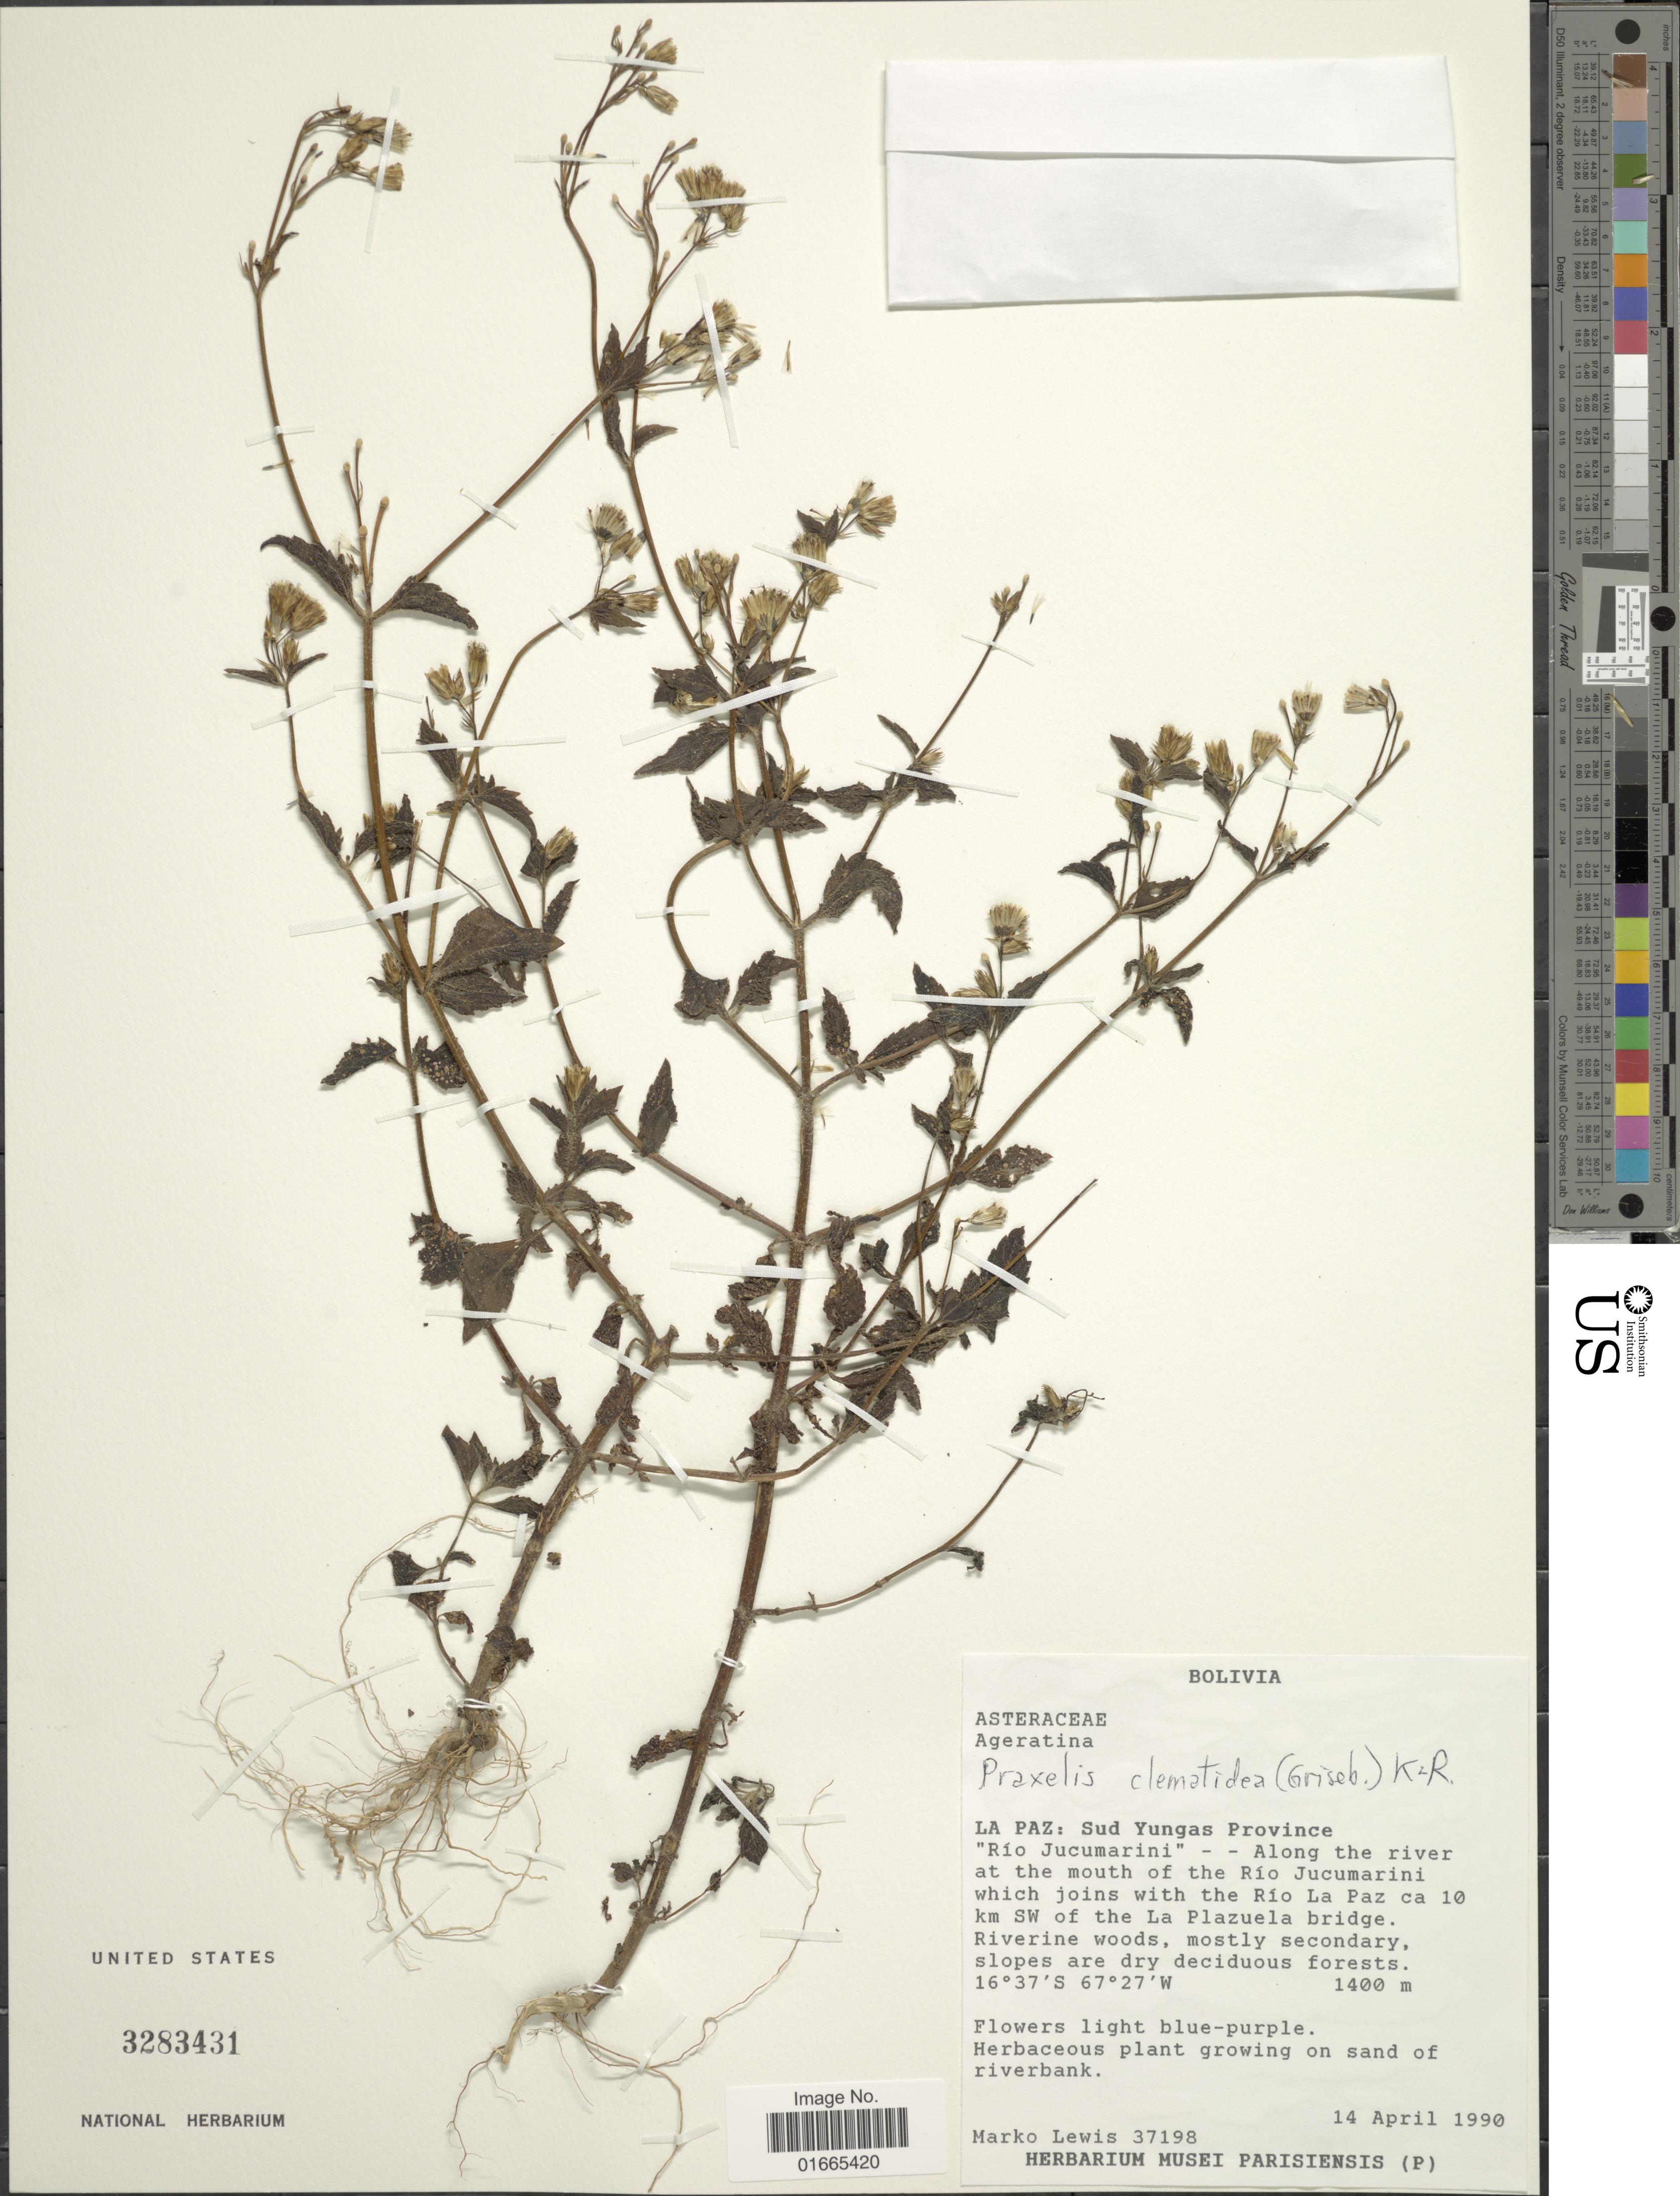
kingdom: Plantae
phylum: Tracheophyta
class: Magnoliopsida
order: Asterales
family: Asteraceae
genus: Praxelis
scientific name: Praxelis clematidea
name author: (Griseb.) R.M. King & H. Rob.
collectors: M. A. Lewis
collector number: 37198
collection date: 1990-04-14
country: Bolivia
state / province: La Paz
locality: Dus Yungas Province, "Rio Jucumarini" along the river at the mouth of the R'ío La Paz ca 10 km SW of the La Plazuela bridge.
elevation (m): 1400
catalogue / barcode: US 3283431